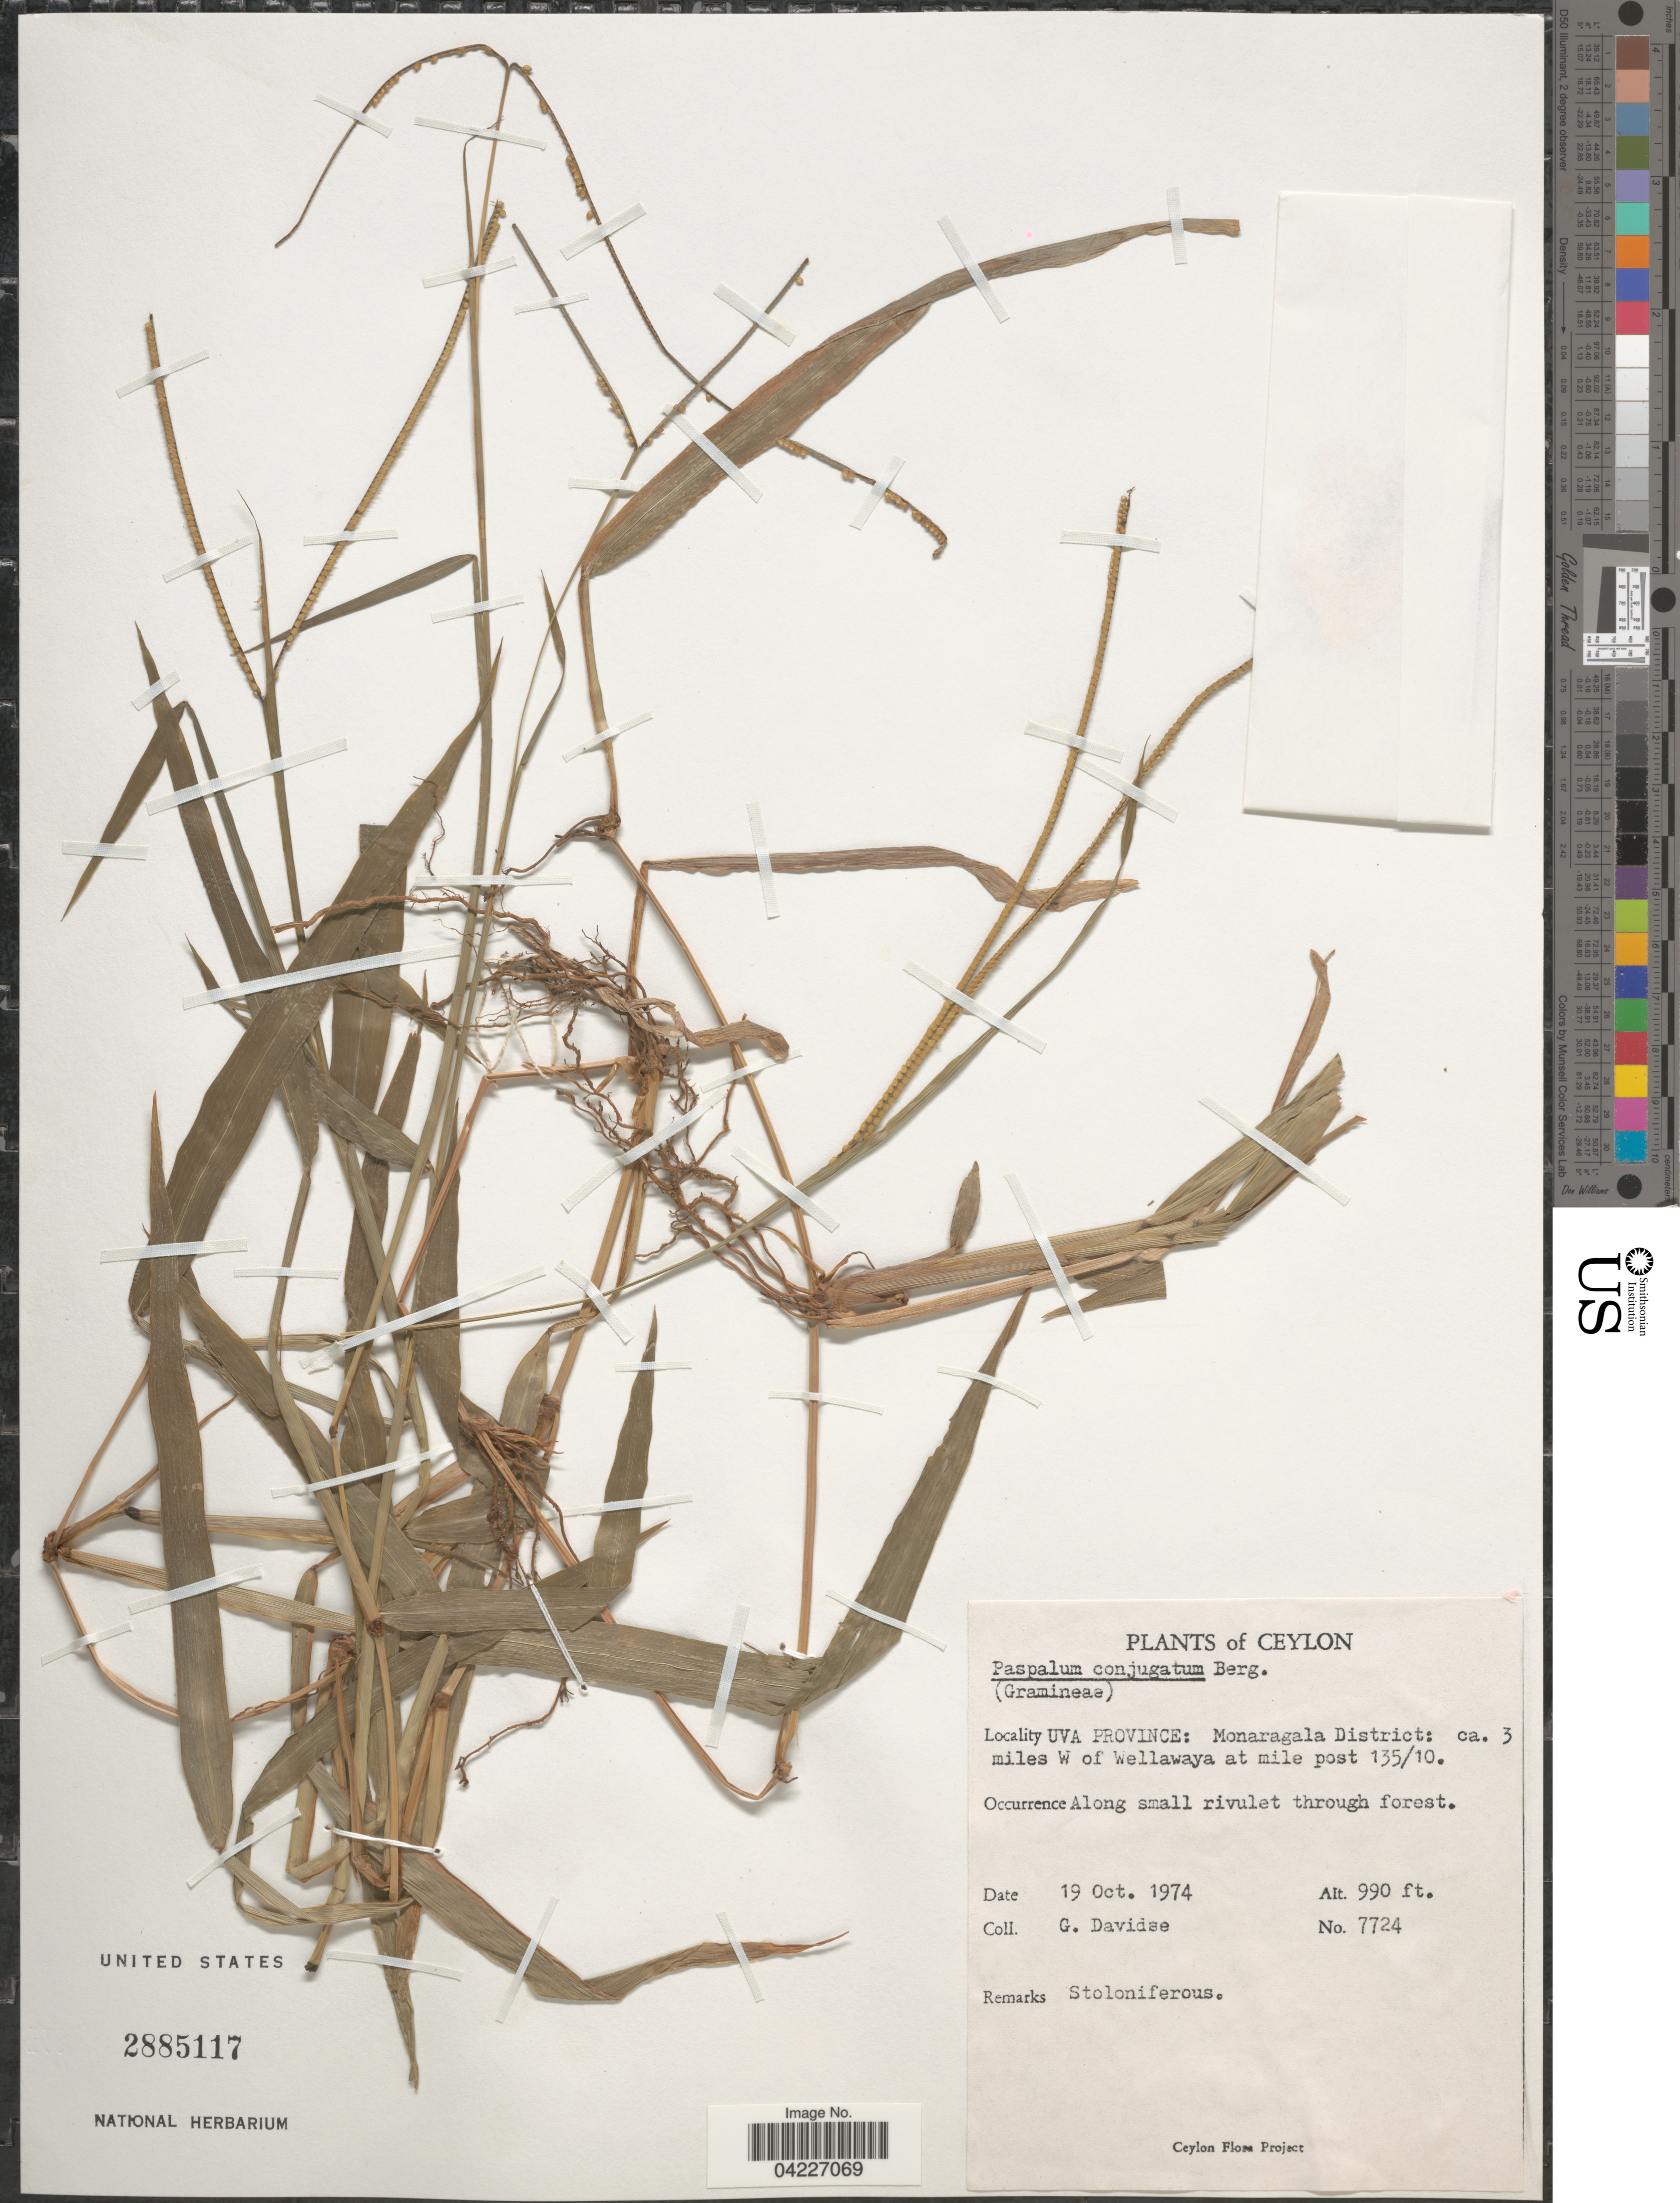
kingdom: Plantae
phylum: Tracheophyta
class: Liliopsida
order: Poales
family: Poaceae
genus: Paspalum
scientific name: Paspalum conjugatum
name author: P.J. Bergius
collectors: G. Davidse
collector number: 7724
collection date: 1974-10-19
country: Sri Lanka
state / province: Uva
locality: Ceylon. Monaragala District: ca. 3 miles W of Wellawaya at mile post 135/10.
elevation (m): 302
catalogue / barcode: US 2885117